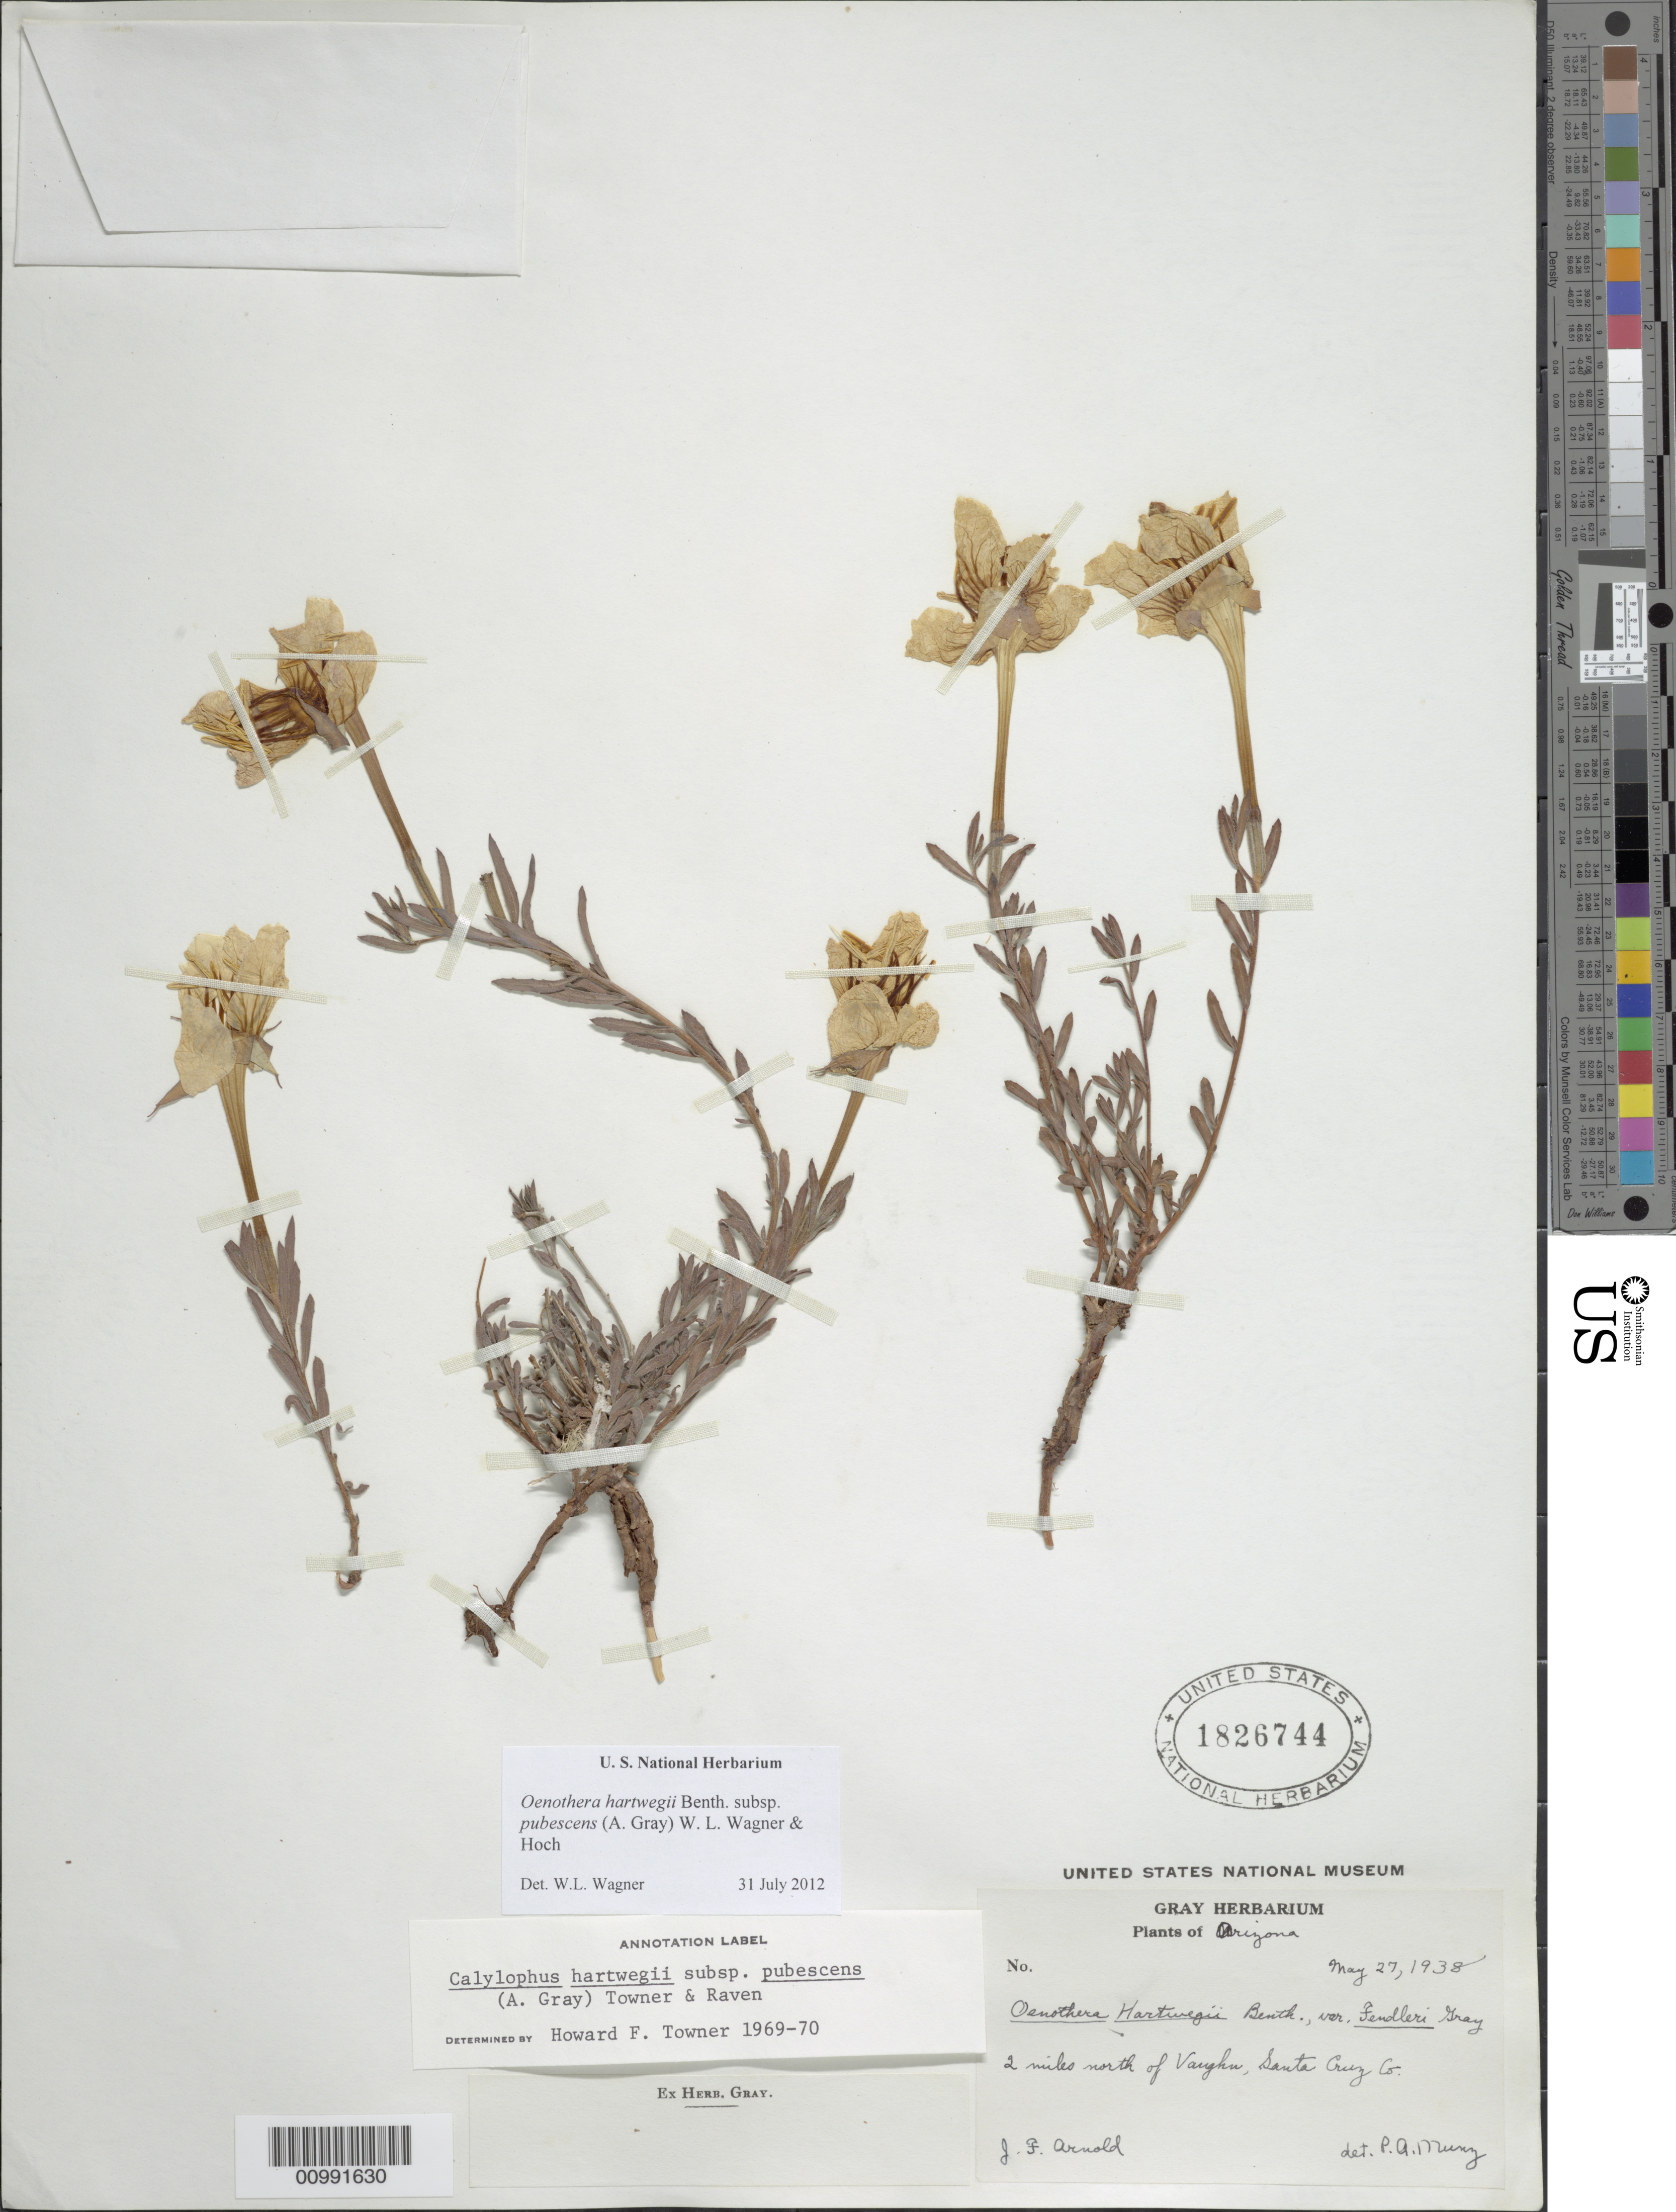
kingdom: Plantae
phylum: Tracheophyta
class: Magnoliopsida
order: Myrtales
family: Onagraceae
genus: Oenothera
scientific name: Oenothera hartwegii subsp. pubescens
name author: (A. Gray) W.L. Wagner & Hoch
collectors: J. F. Arnold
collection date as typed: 27 May 1938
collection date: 1938-05-27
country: United States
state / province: Arizona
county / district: Santa Cruz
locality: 2 miles N of Vaughn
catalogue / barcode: US 1826744